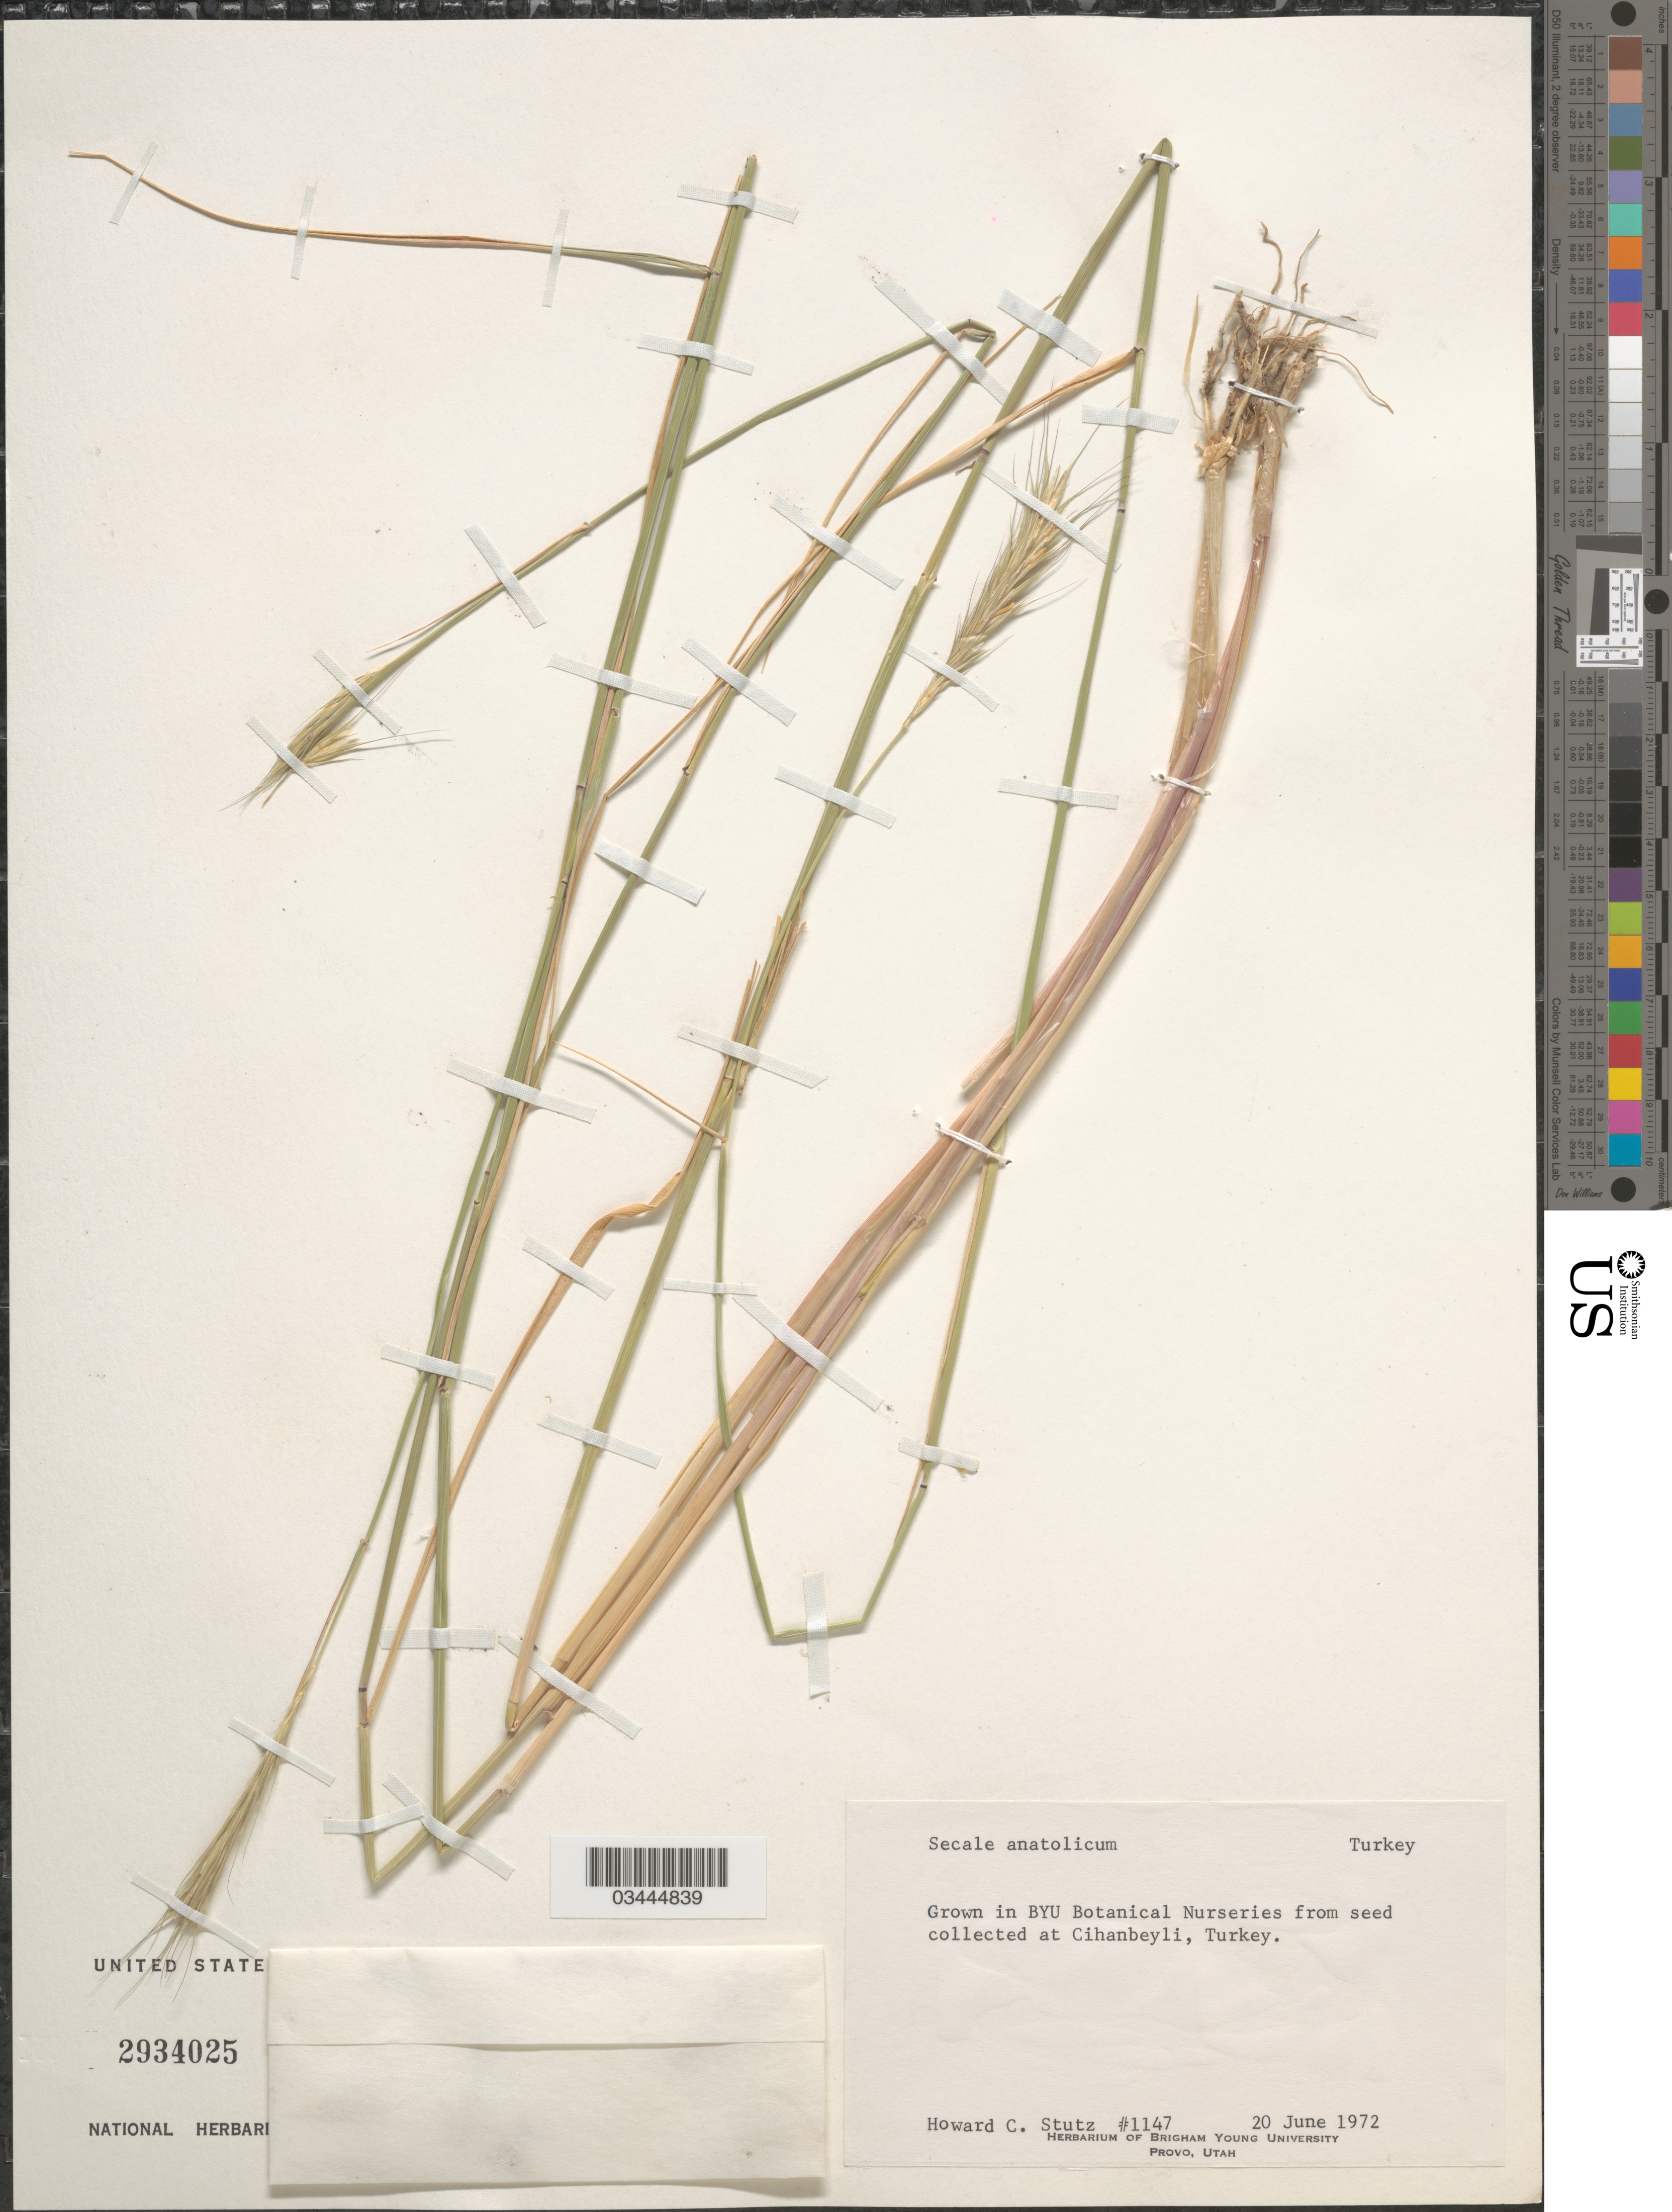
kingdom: Plantae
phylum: Tracheophyta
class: Liliopsida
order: Poales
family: Poaceae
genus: Secale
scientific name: Secale anatolicum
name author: Boiss.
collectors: H. Stutz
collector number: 1147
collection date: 1972-06-20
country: United States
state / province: Utah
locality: In BYU Botanical Nurseries.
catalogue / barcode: US 2934025